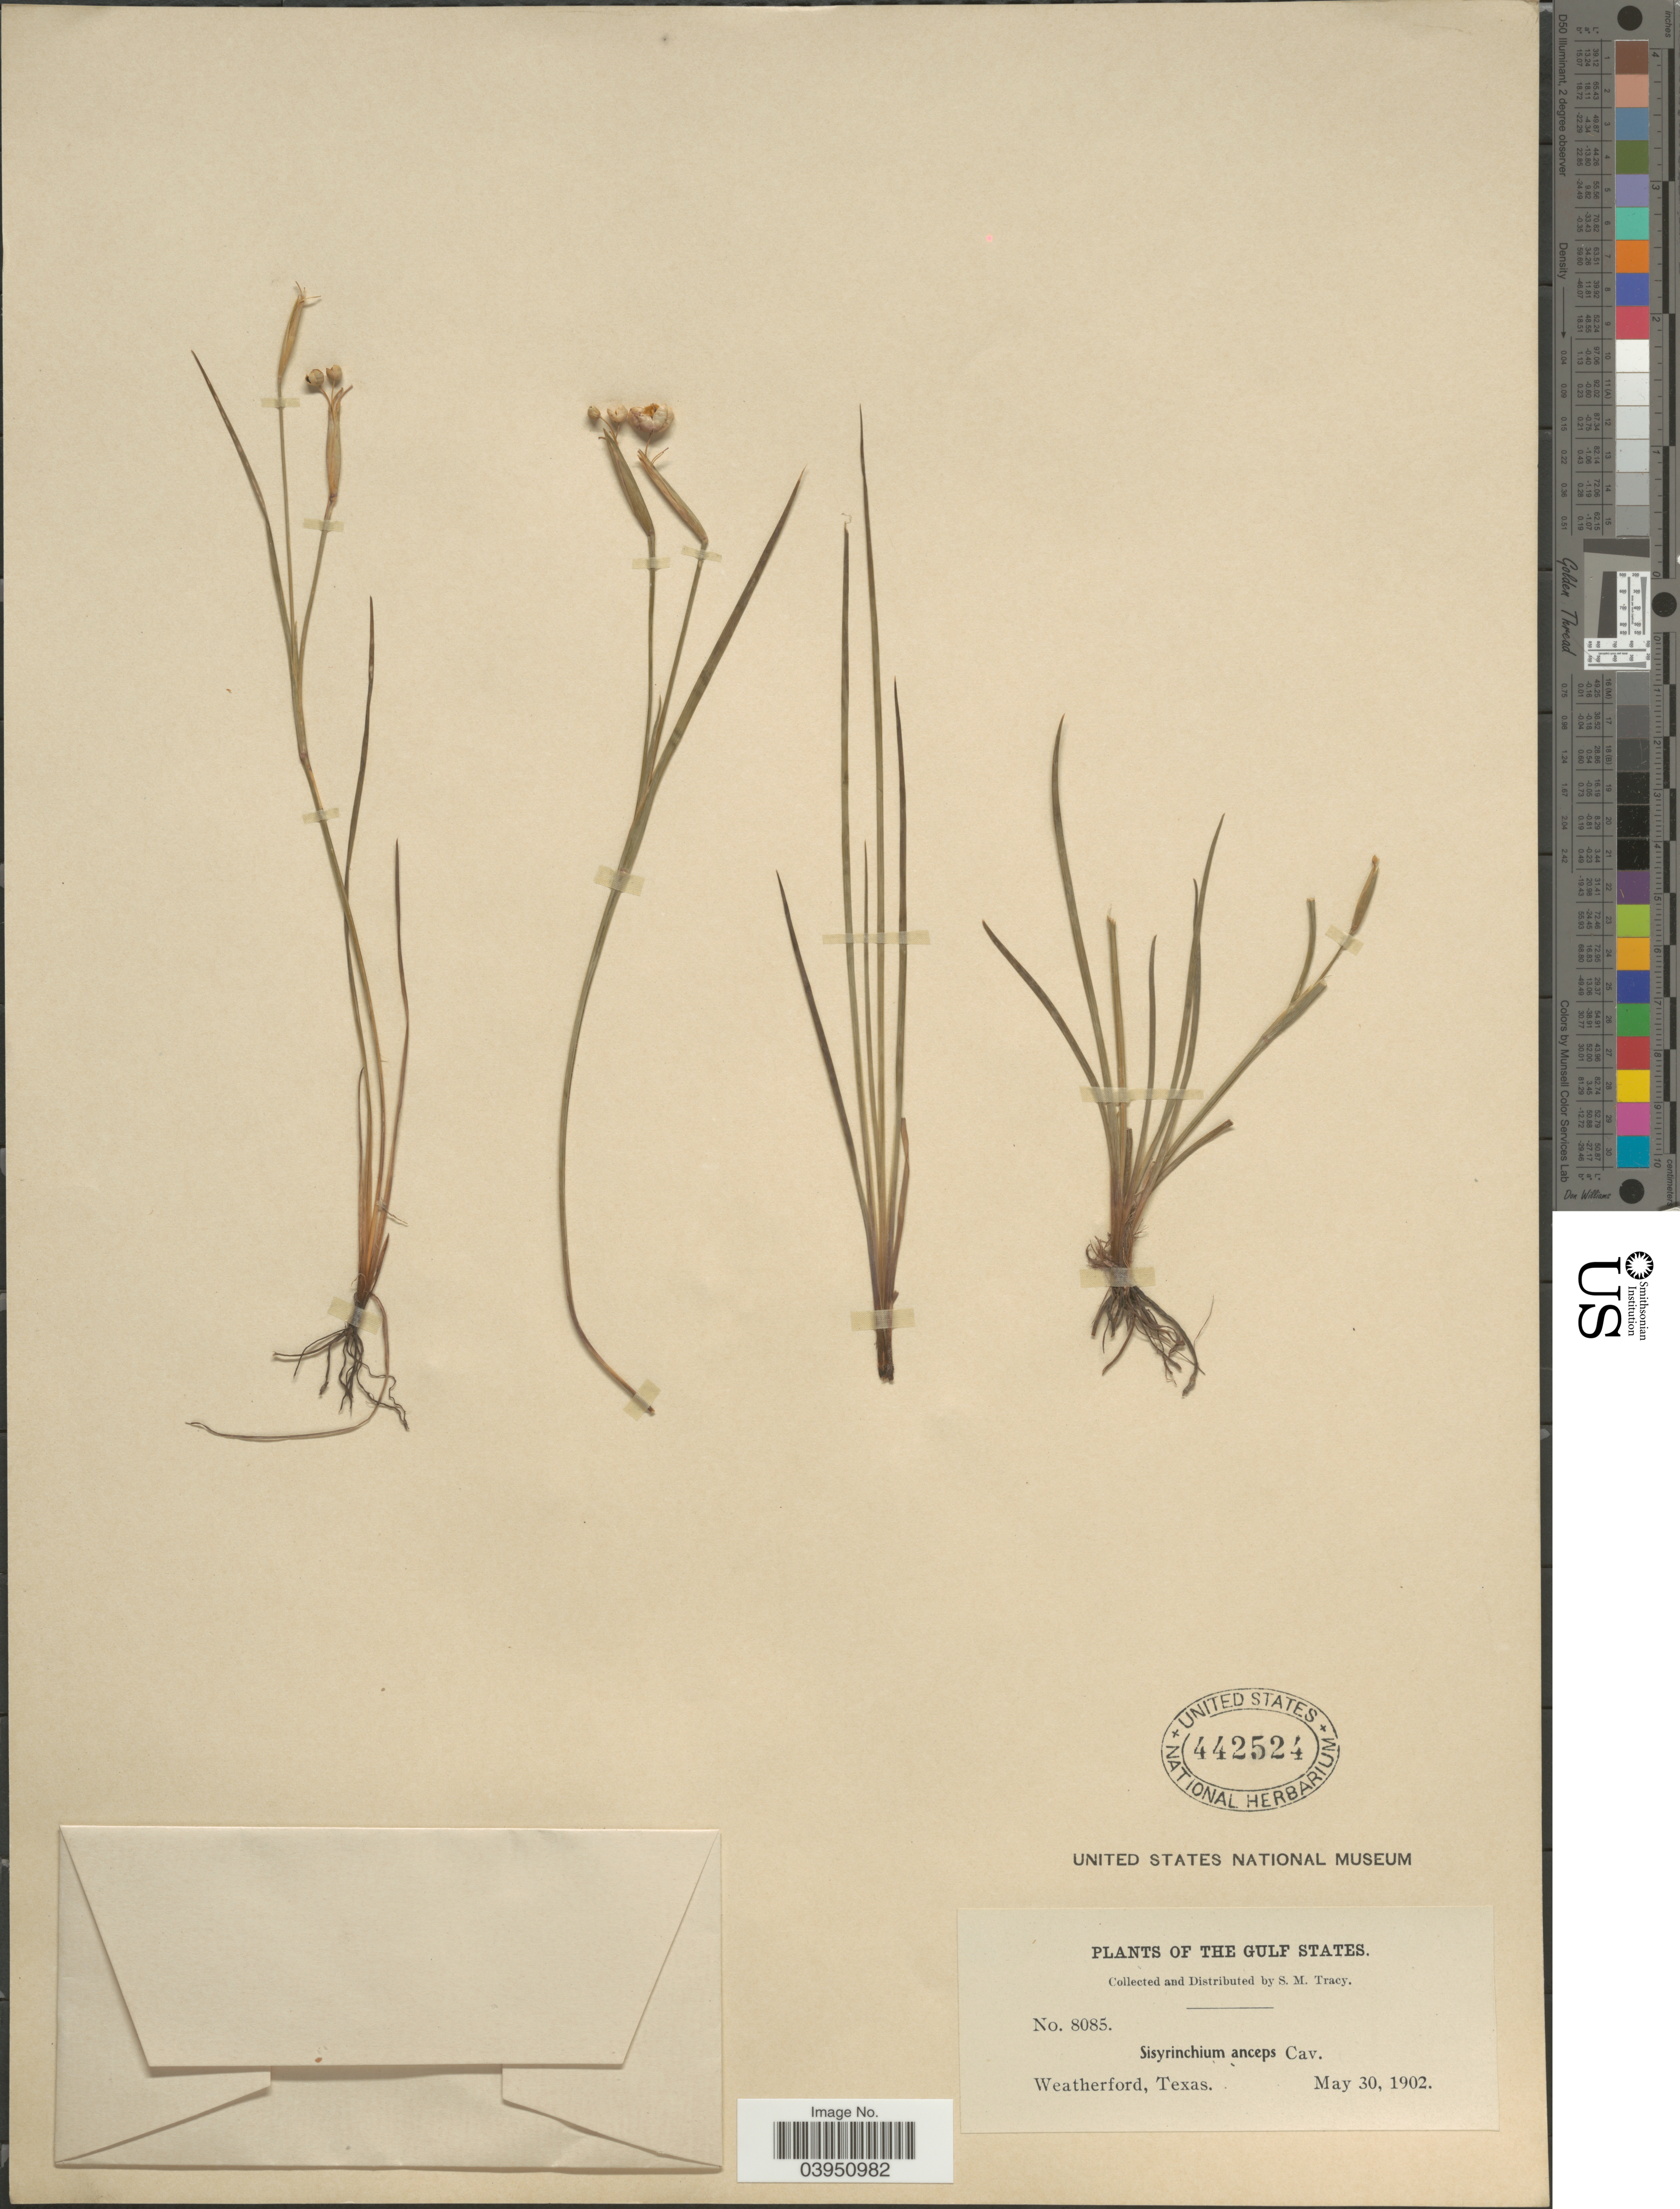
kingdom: Plantae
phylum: Tracheophyta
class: Liliopsida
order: Asparagales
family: Iridaceae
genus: Sisyrinchium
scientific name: Sisyrinchium ensigerum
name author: E.P. Bicknell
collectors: S. M. Tracy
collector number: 8085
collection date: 1902-05-30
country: United States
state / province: Texas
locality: The Gulf States. Weatherford.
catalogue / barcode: US 442524